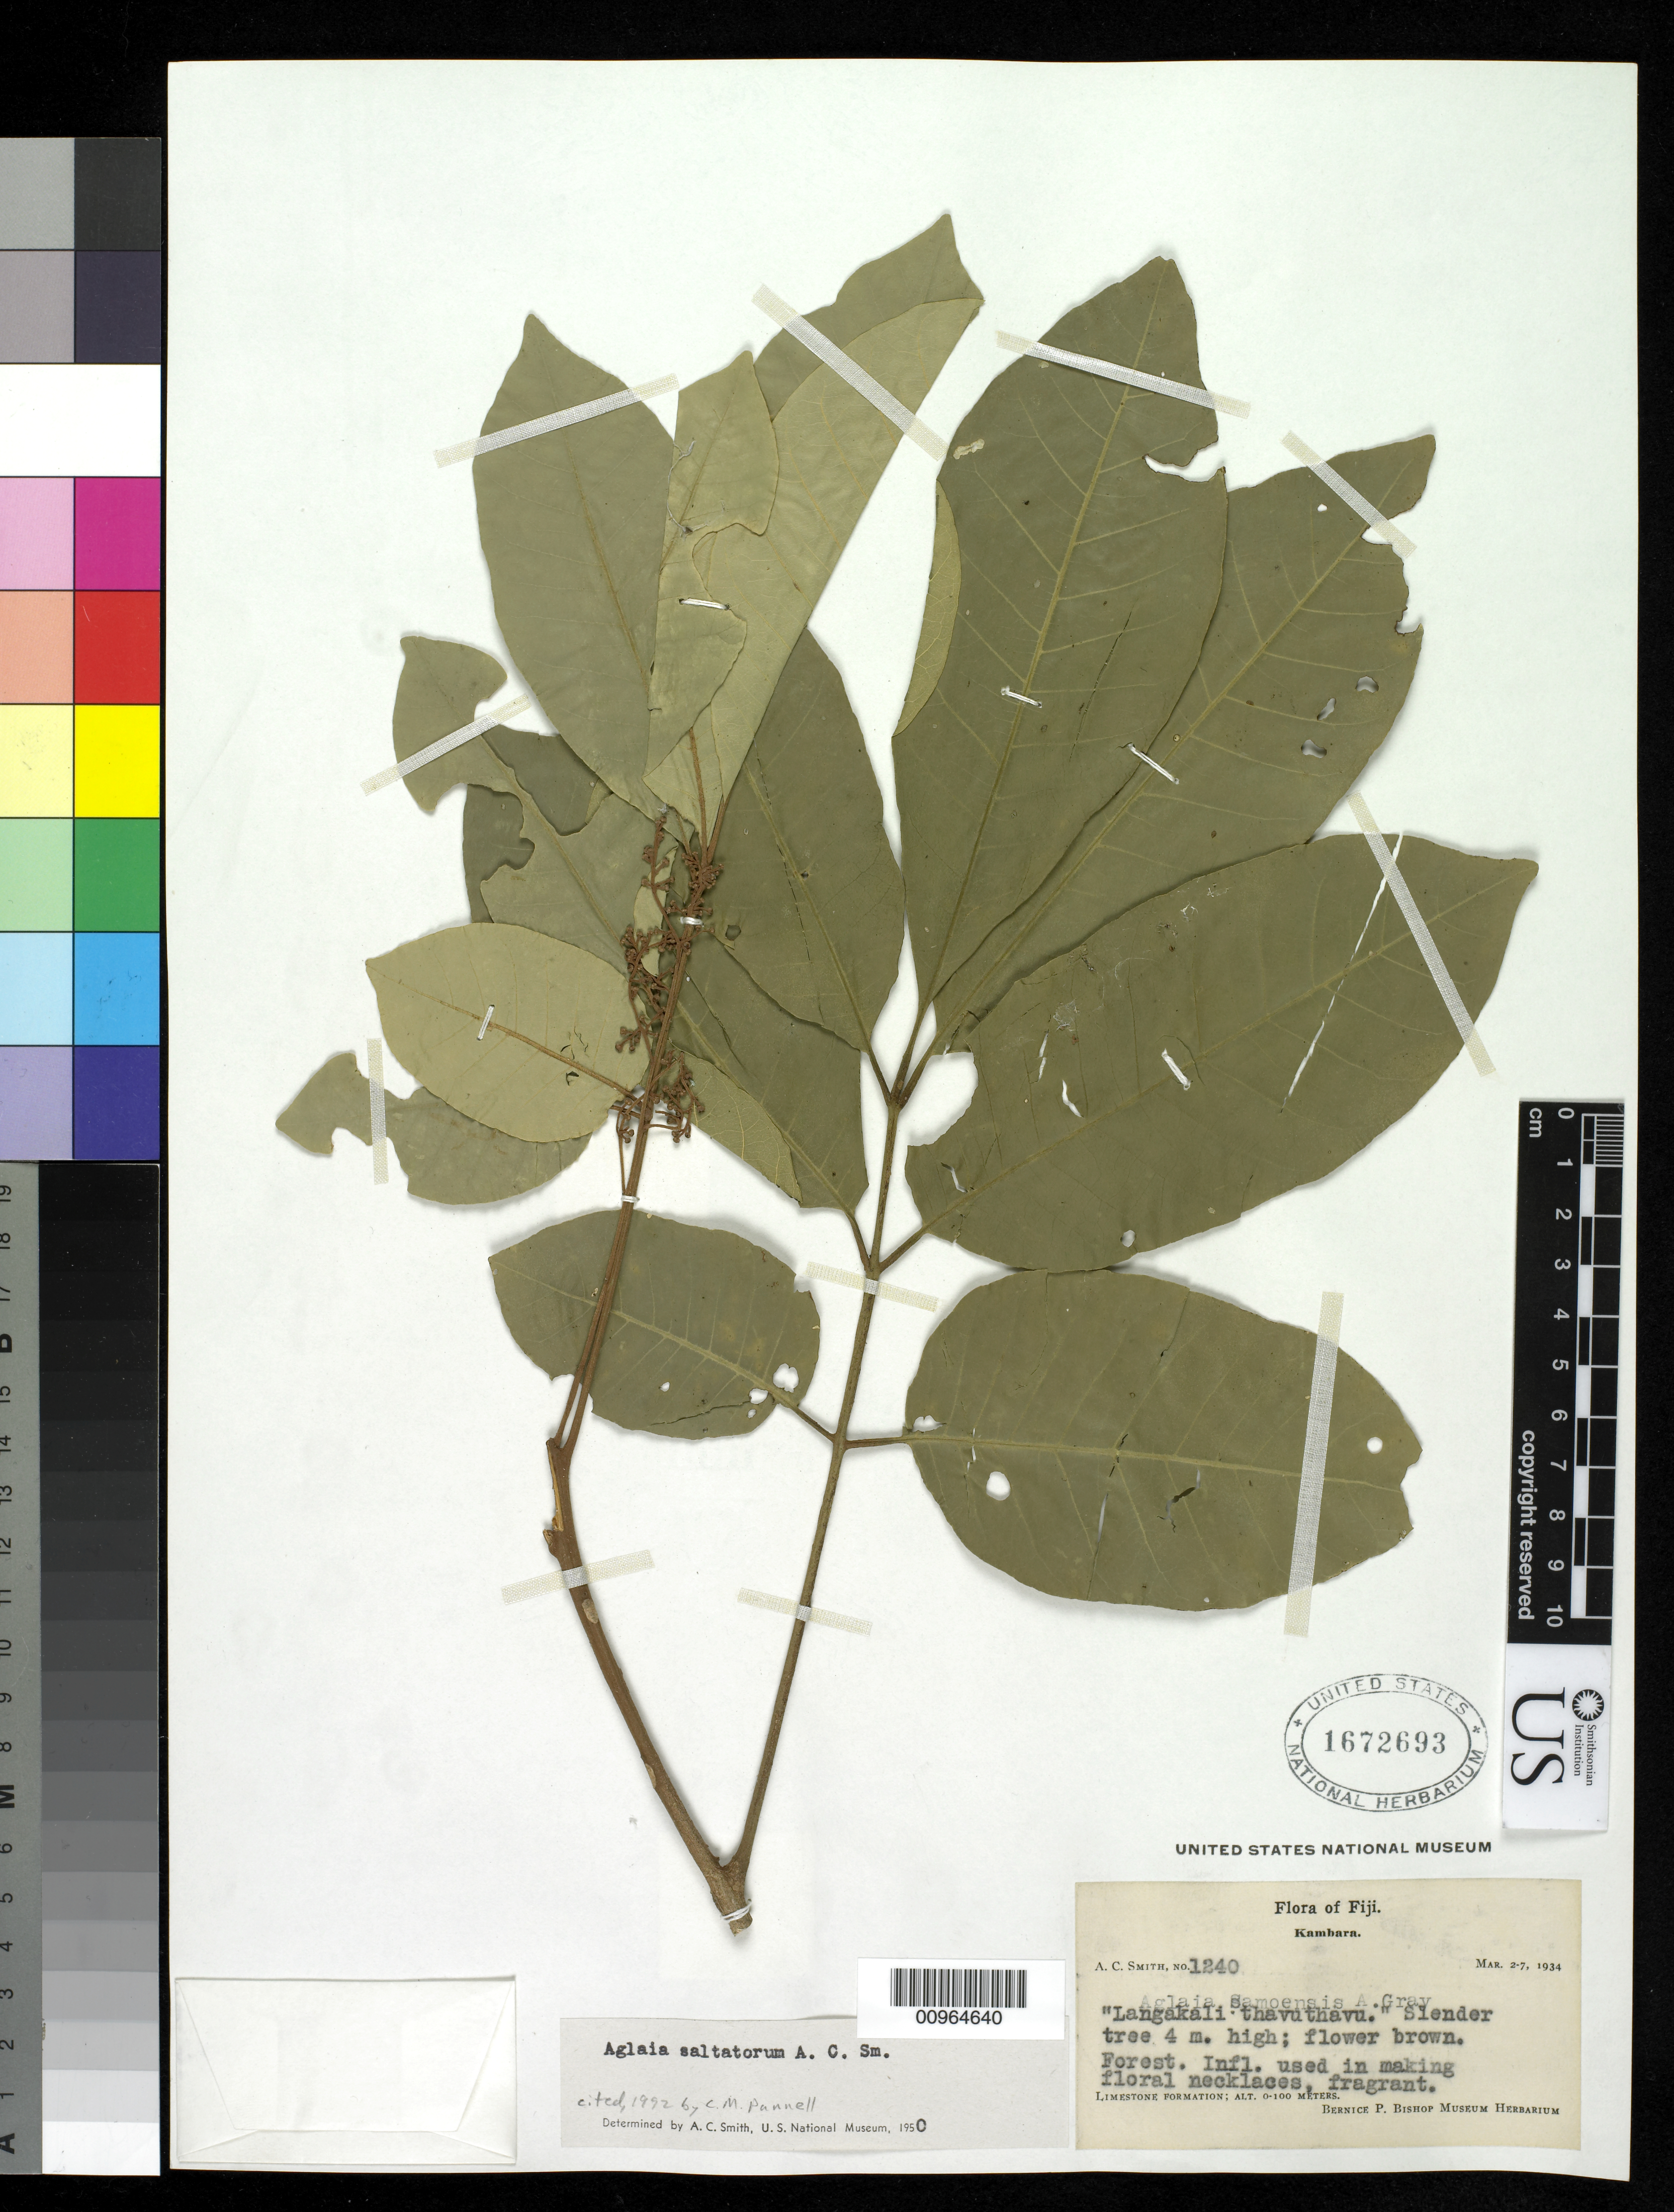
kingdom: Plantae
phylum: Tracheophyta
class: Magnoliopsida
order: Sapindales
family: Meliaceae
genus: Aglaia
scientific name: Aglaia saltatorum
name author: A.C. Sm.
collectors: C. A. Smith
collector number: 1240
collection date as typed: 02 Mar 1934 to 07 Mar 1934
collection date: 1934-03-02/1934-03-07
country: Fiji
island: Kabara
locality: Limestone Formation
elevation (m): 0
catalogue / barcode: US 1672693